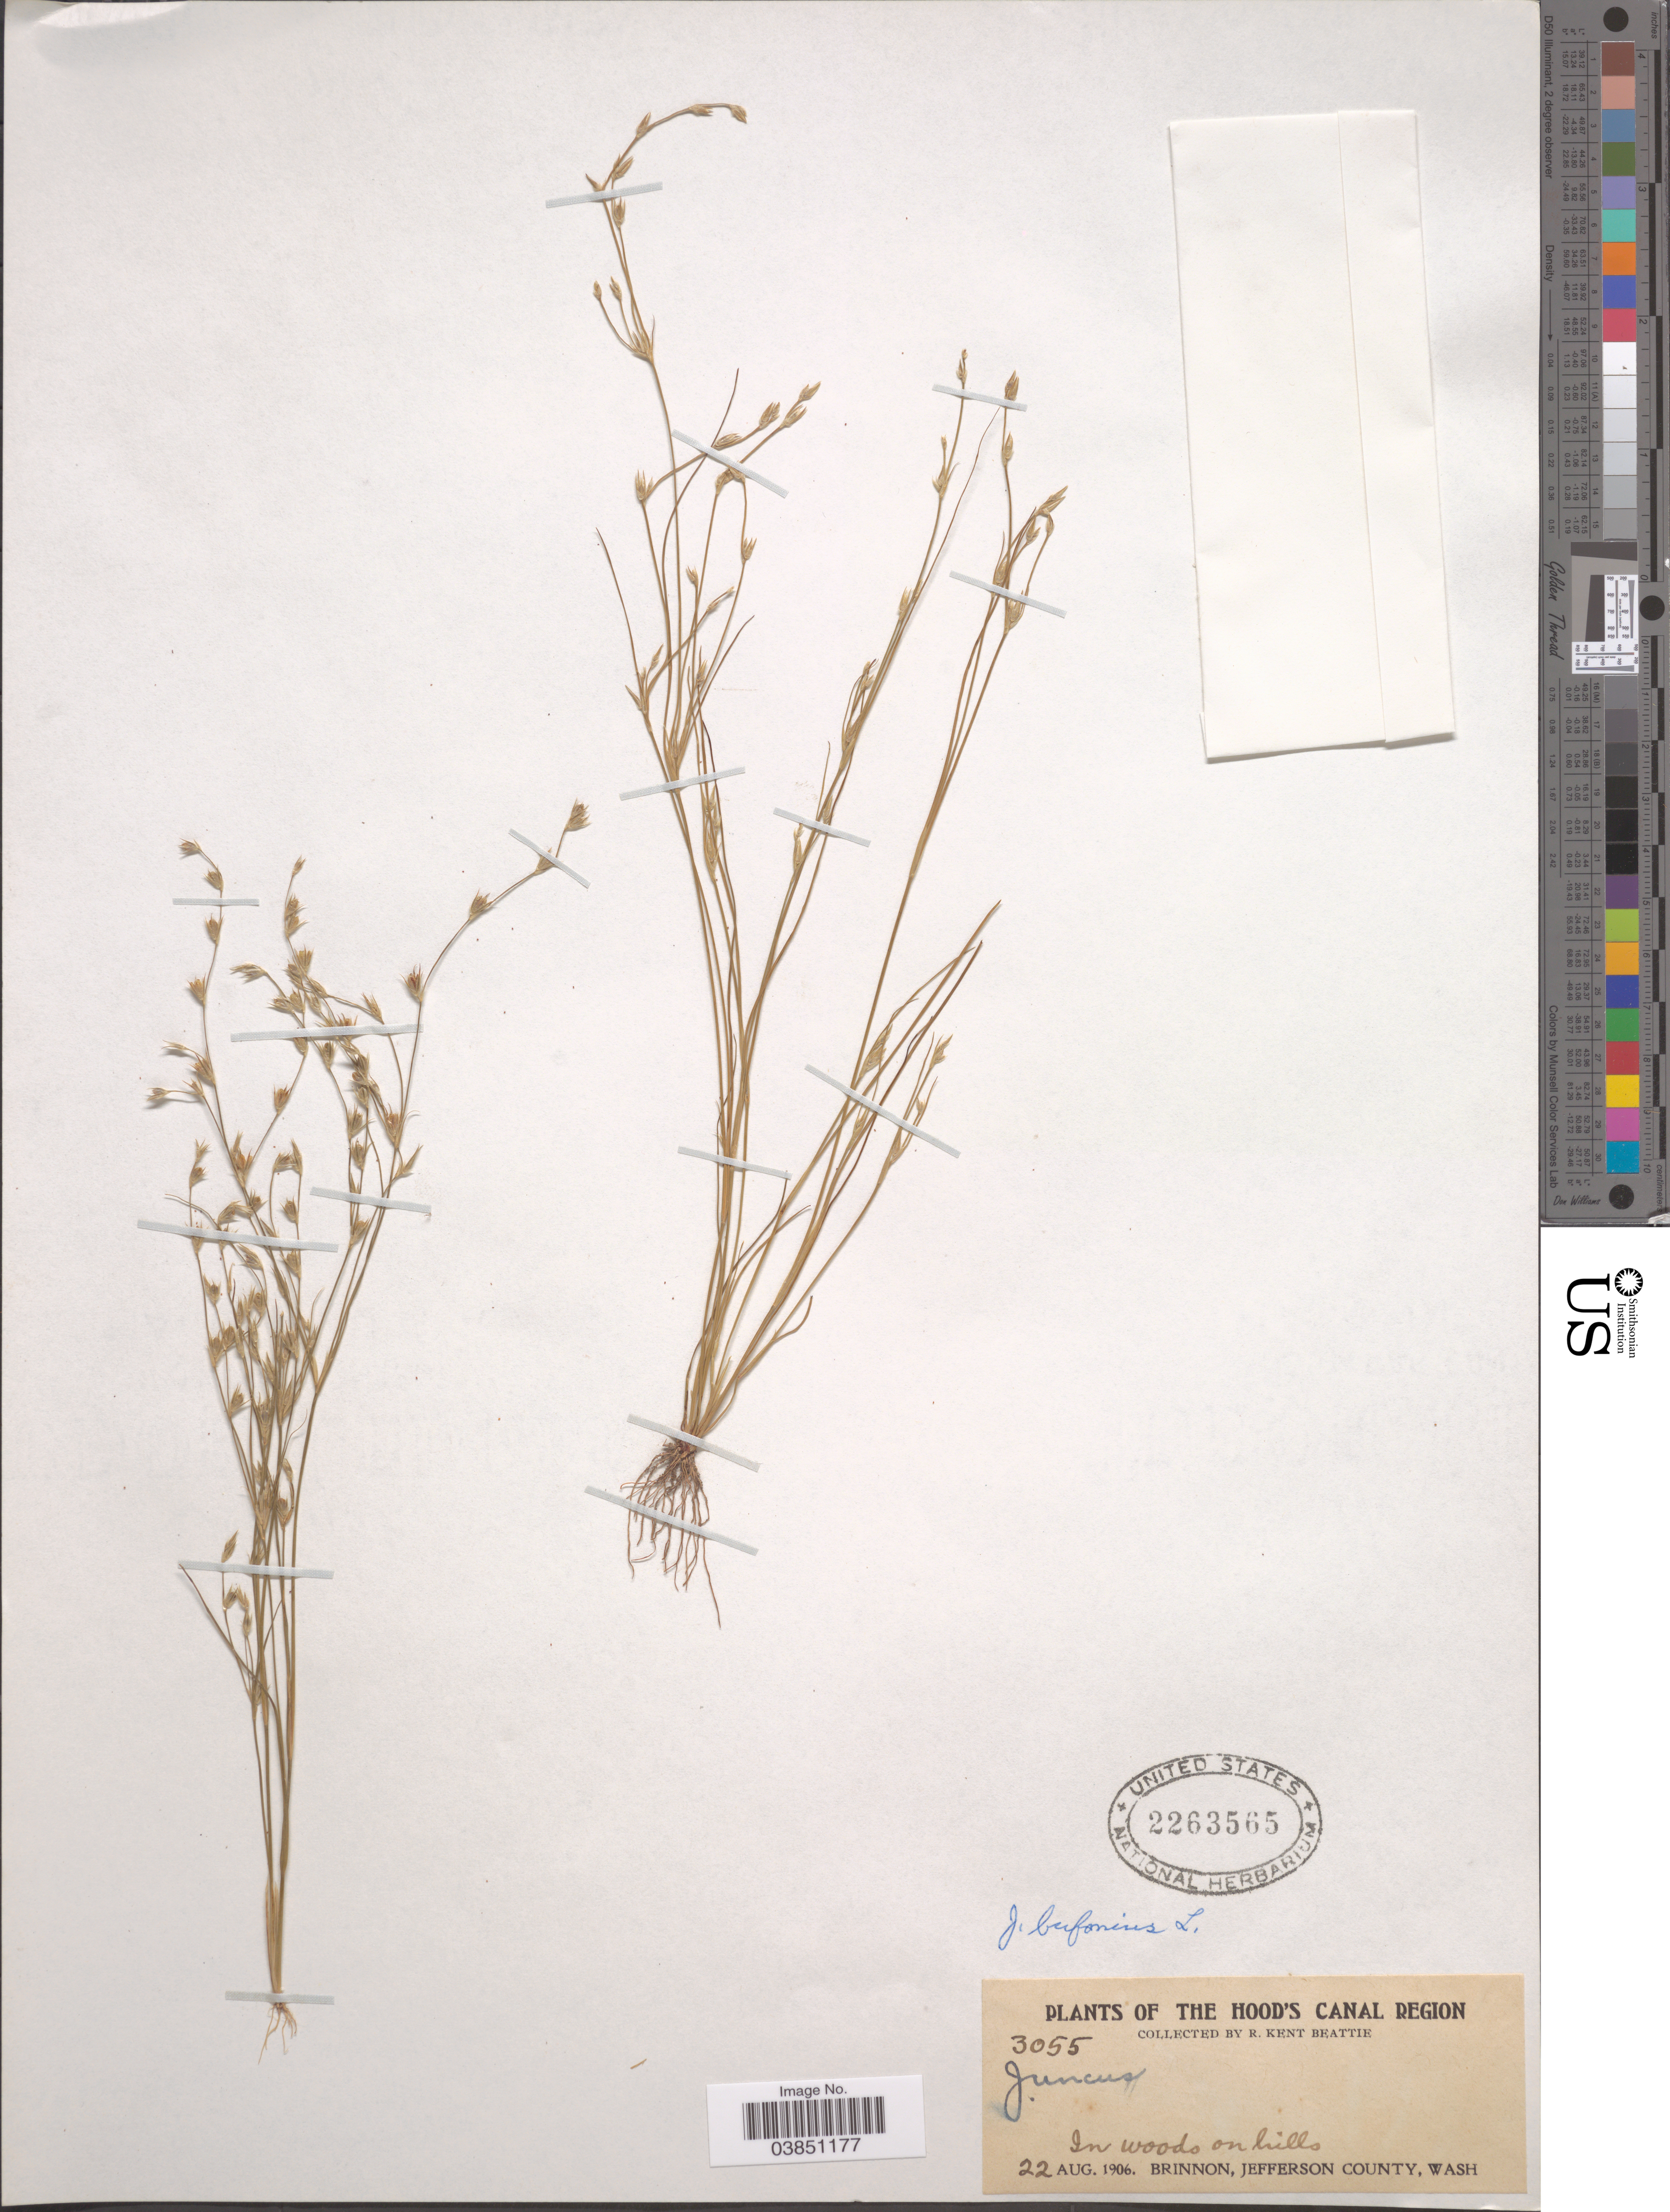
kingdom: Plantae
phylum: Tracheophyta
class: Liliopsida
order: Poales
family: Juncaceae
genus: Juncus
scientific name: Juncus bufonius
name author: L.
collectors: R. K. Beattie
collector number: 3055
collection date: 1906-08-22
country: United States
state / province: Washington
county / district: Jefferson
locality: The Hood's Canal Region. Brinnon, Jefferson County.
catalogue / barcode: US 2263565